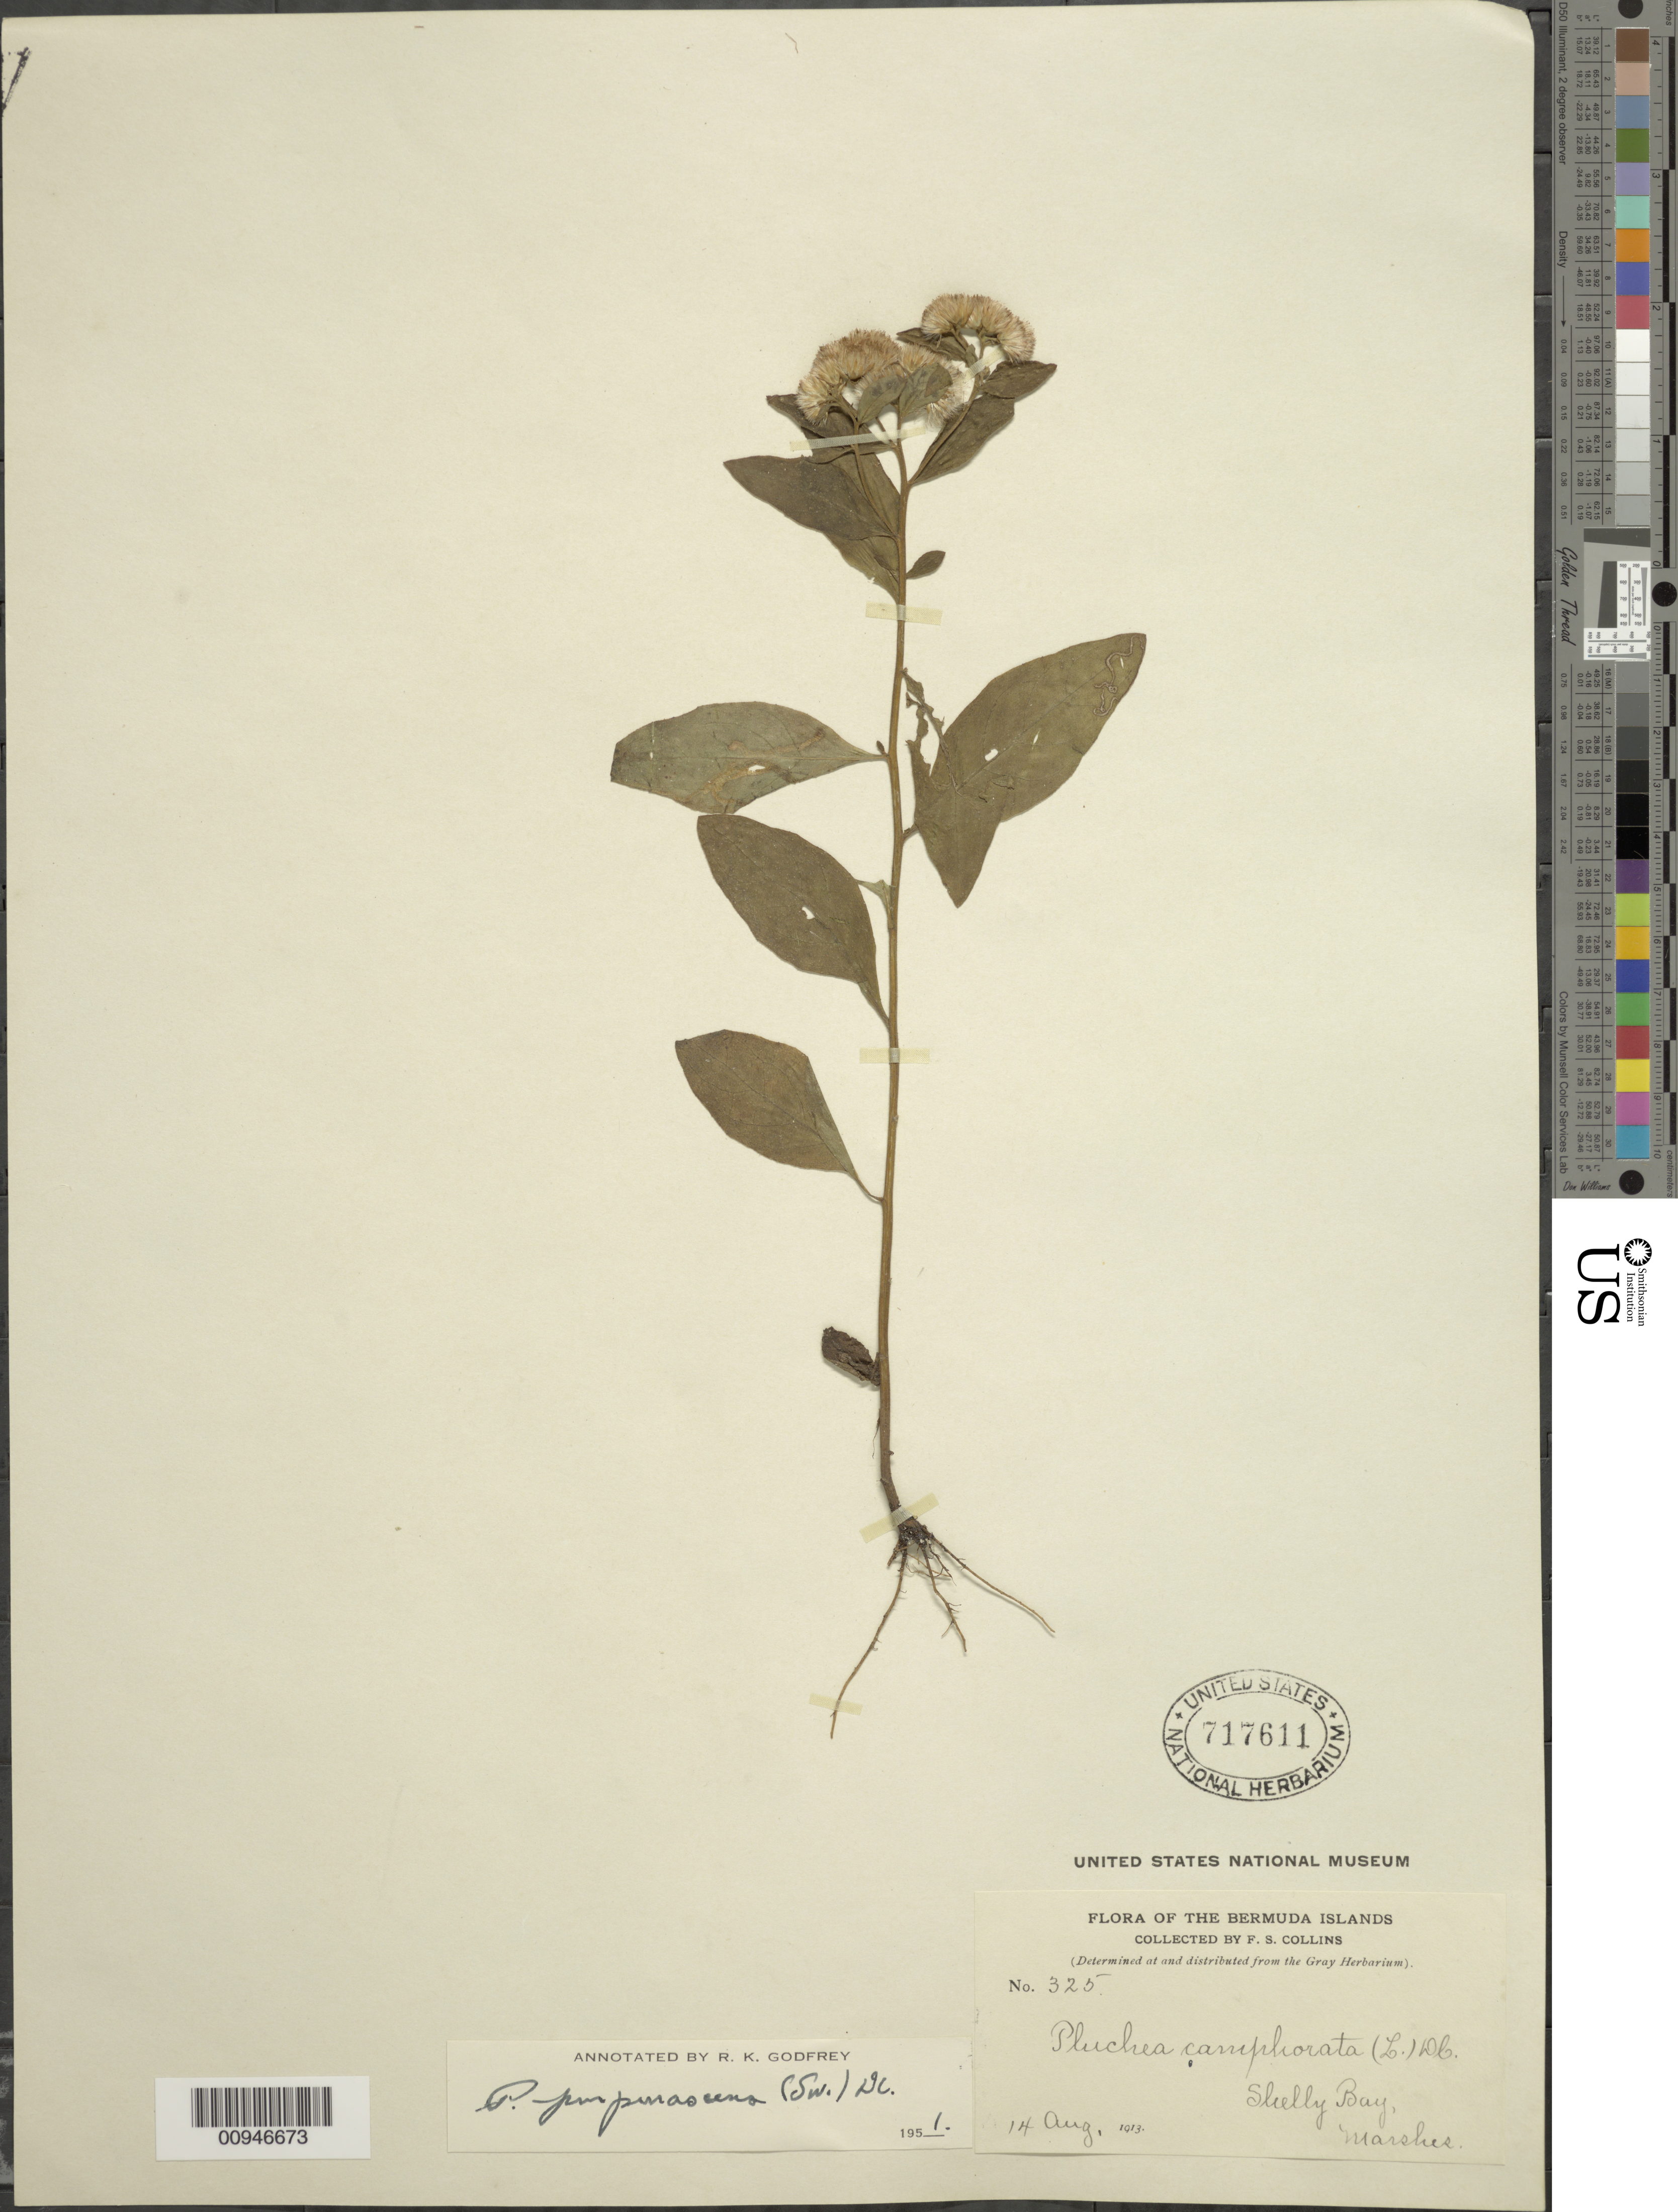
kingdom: Plantae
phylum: Tracheophyta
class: Magnoliopsida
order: Asterales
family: Asteraceae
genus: Pluchea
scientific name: Pluchea odorata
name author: (L.) Cass.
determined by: Godfrey, R. K.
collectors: F. Collins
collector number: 325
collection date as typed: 14 Aug 1913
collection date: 1913-08-14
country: Bermuda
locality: Shelley Bay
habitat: Marshes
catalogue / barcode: US 717611